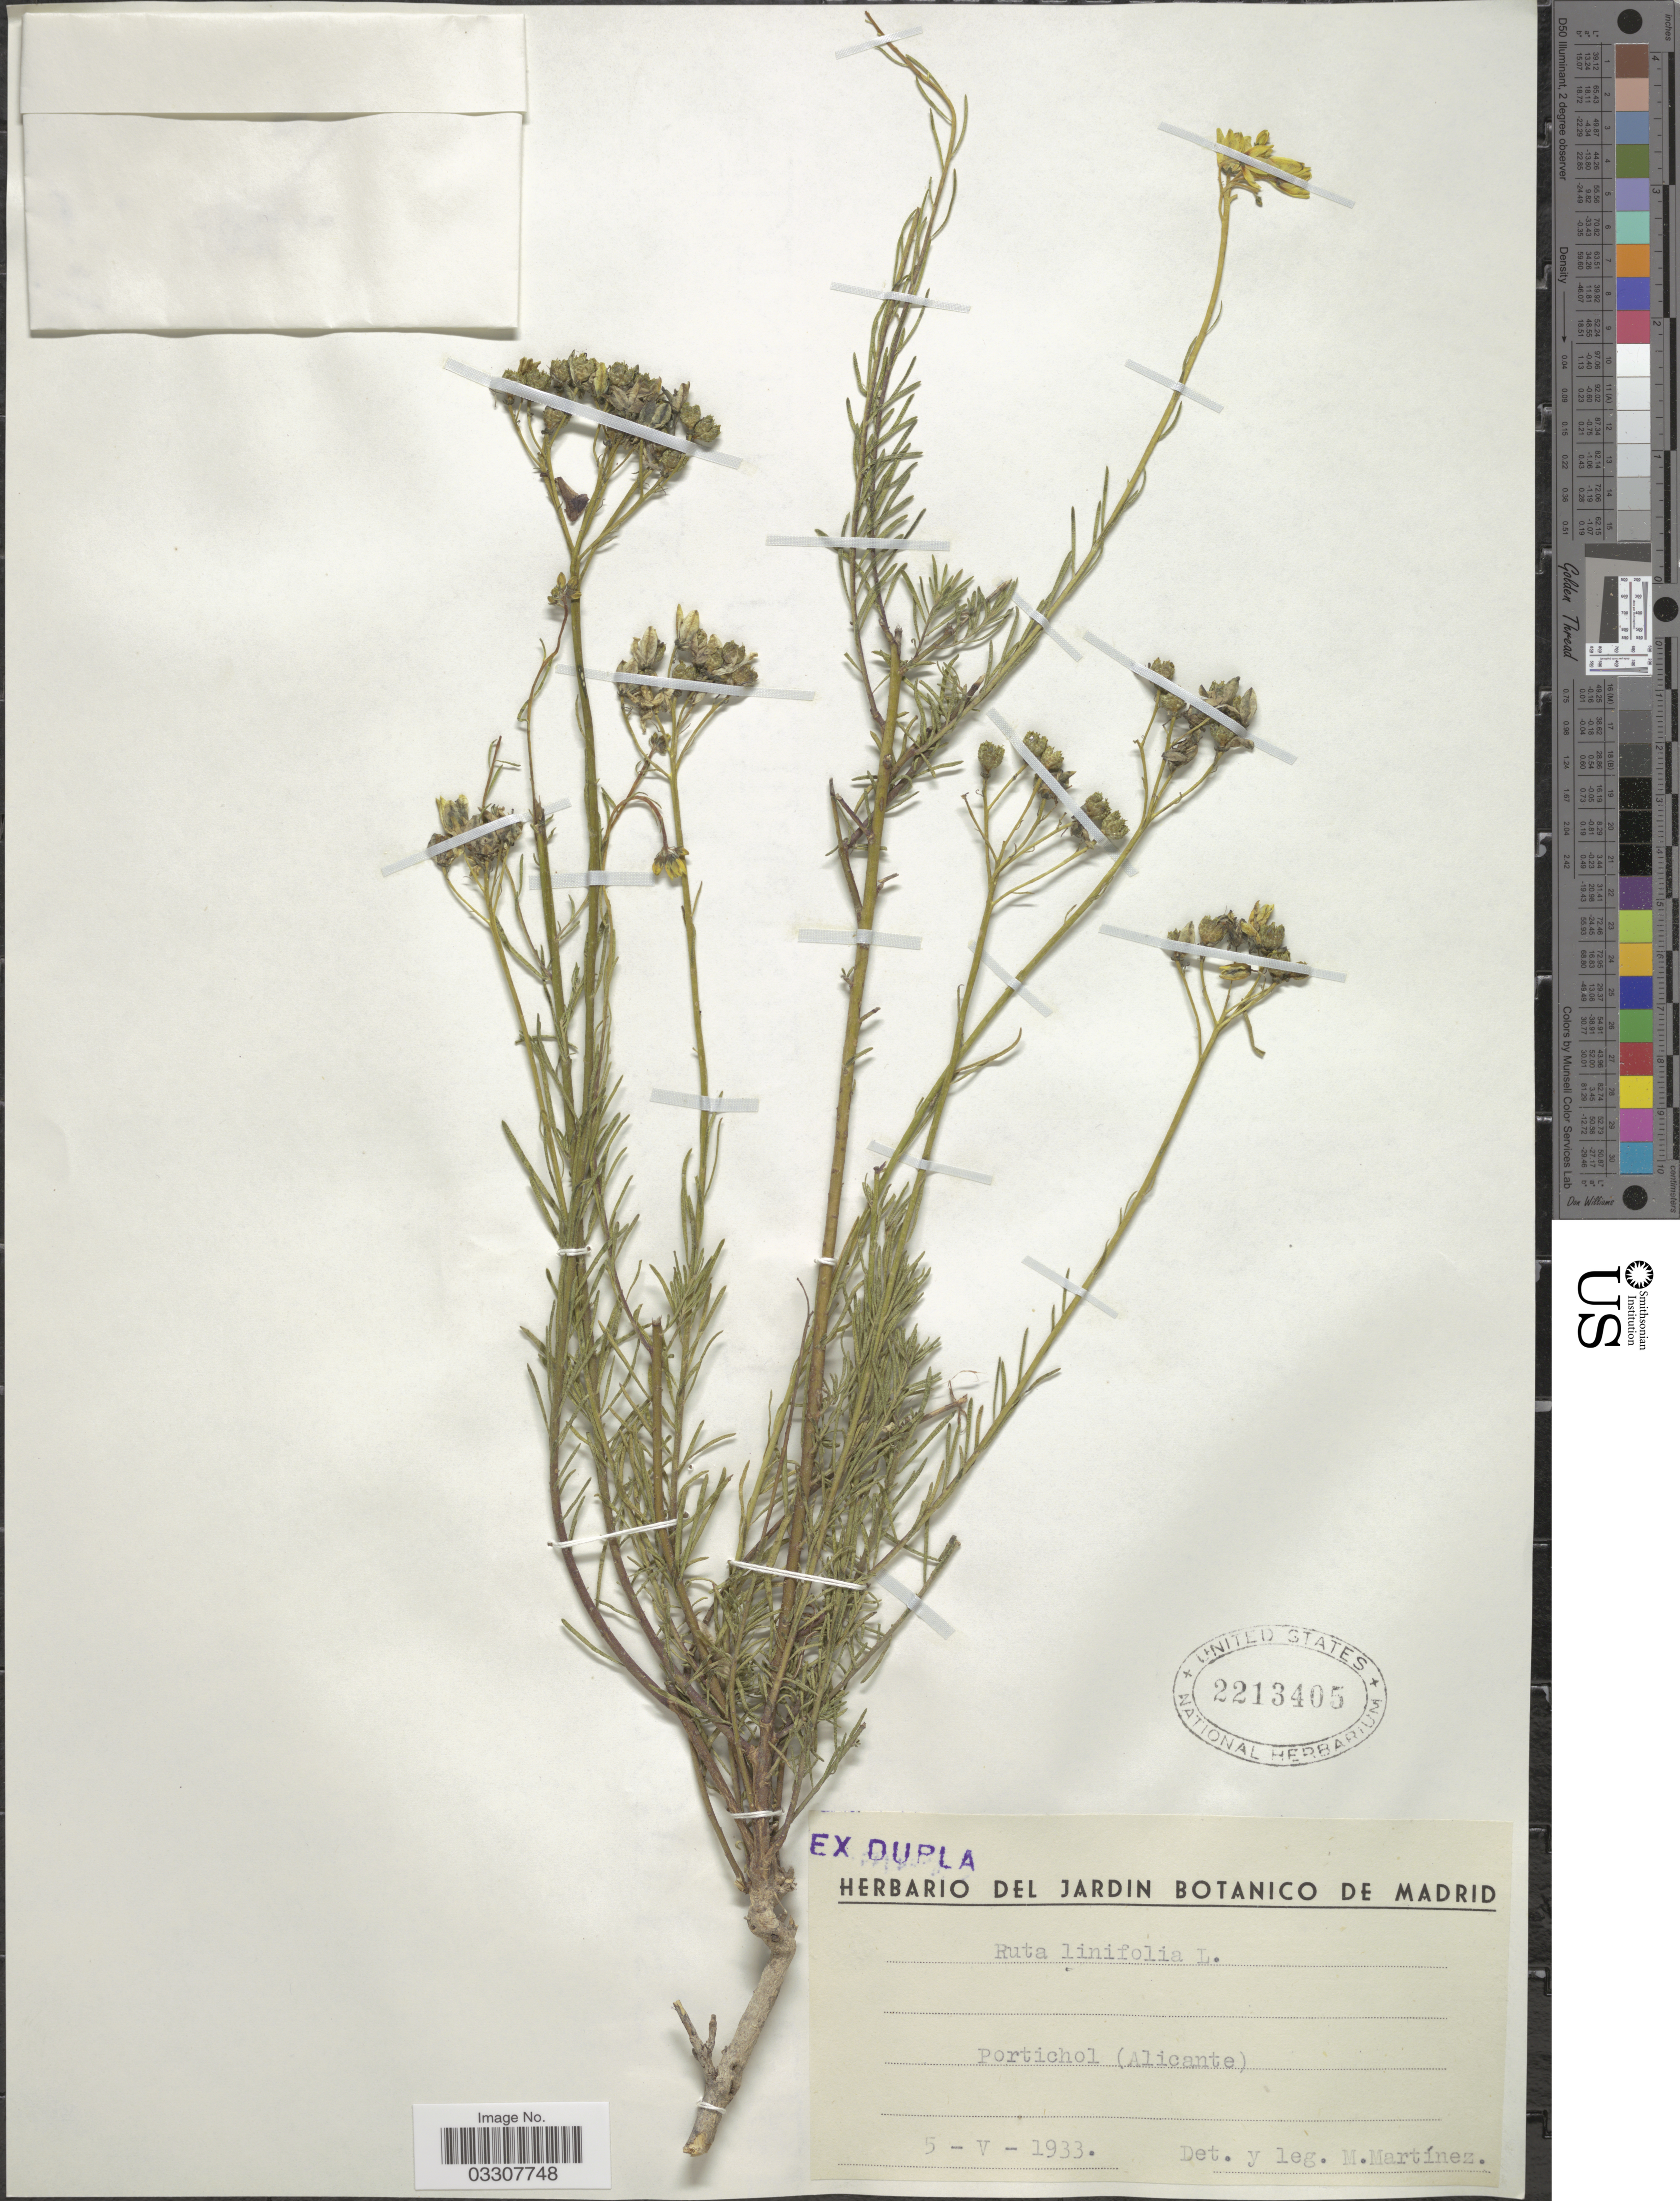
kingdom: Plantae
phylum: Tracheophyta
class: Magnoliopsida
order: Sapindales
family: Rutaceae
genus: Haplophyllum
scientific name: Haplophyllum linifolium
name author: (L.) G. Don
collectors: M. Martínez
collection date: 1933-05-05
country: Spain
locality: Portichol (Alicante).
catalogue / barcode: US 2213405